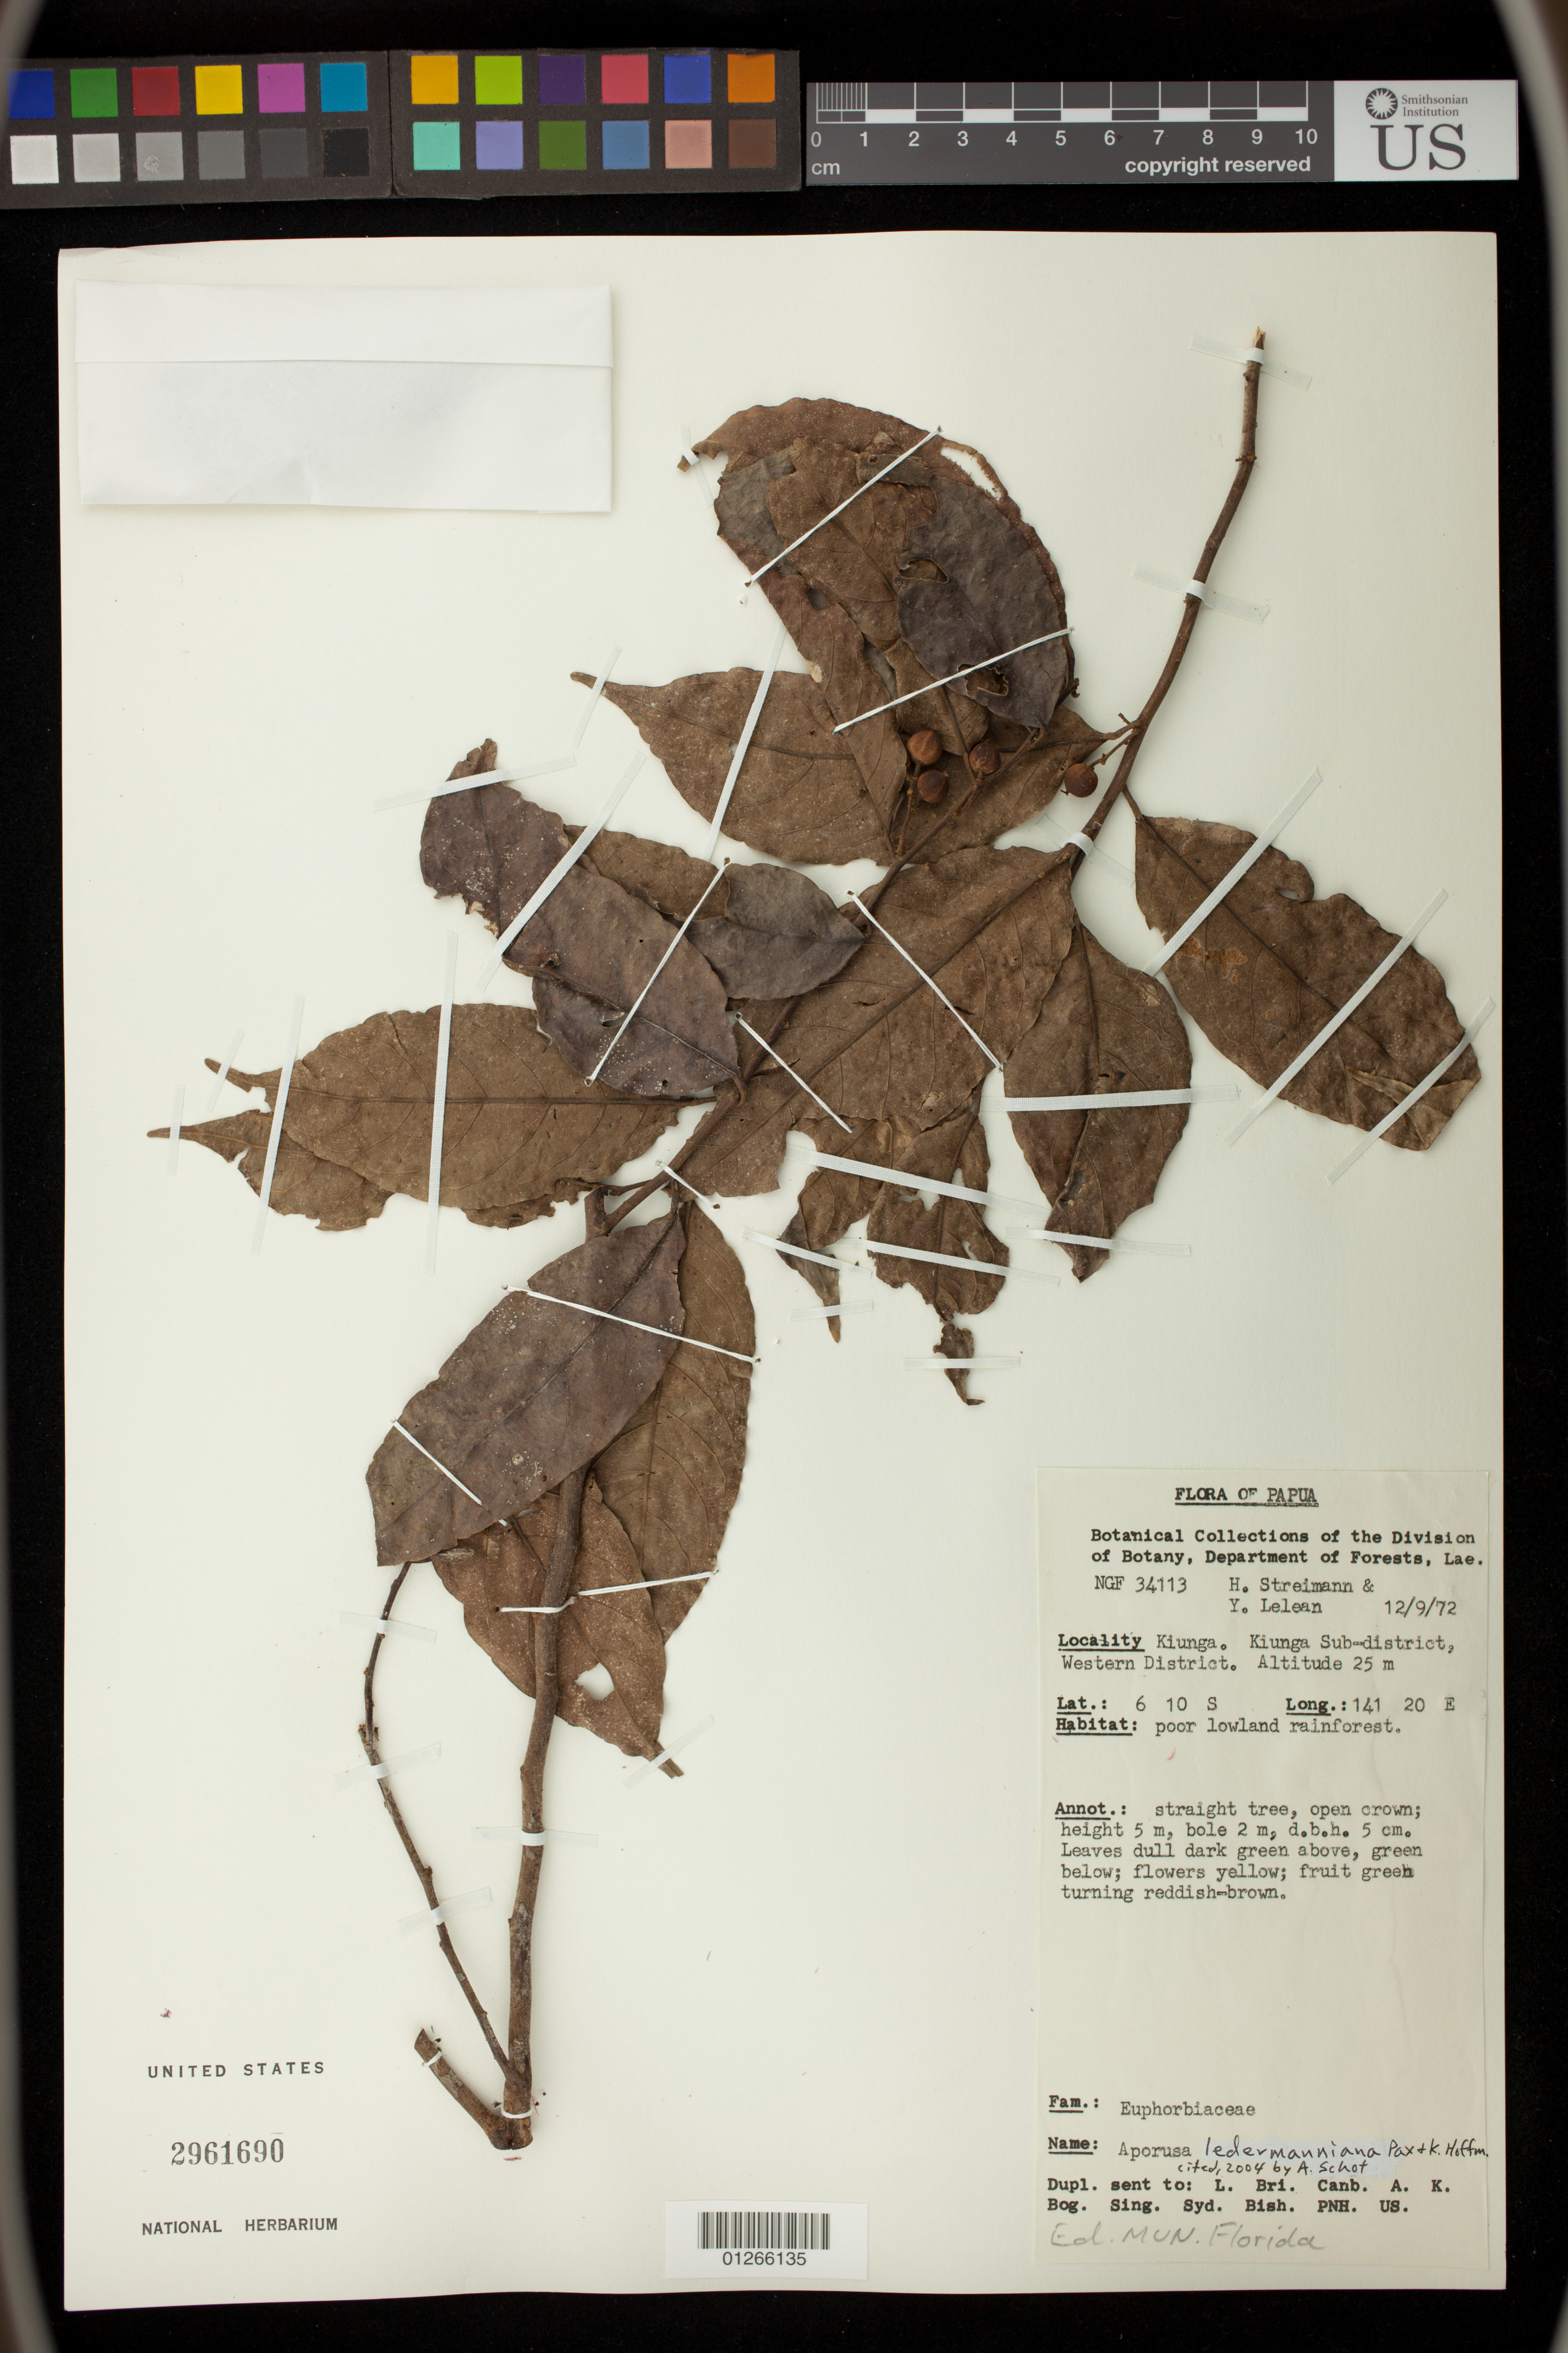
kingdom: Plantae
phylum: Tracheophyta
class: Magnoliopsida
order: Malpighiales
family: Phyllanthaceae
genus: Aporosa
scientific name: Aporosa ledermanniana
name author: Pax & K. Hoffm.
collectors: H. Streimann & Y. Lelean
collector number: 34113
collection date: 1972-12-09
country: Papua New Guinea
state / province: Kiunga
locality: Kiunga Sub-district, Western District.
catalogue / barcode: US 2961690